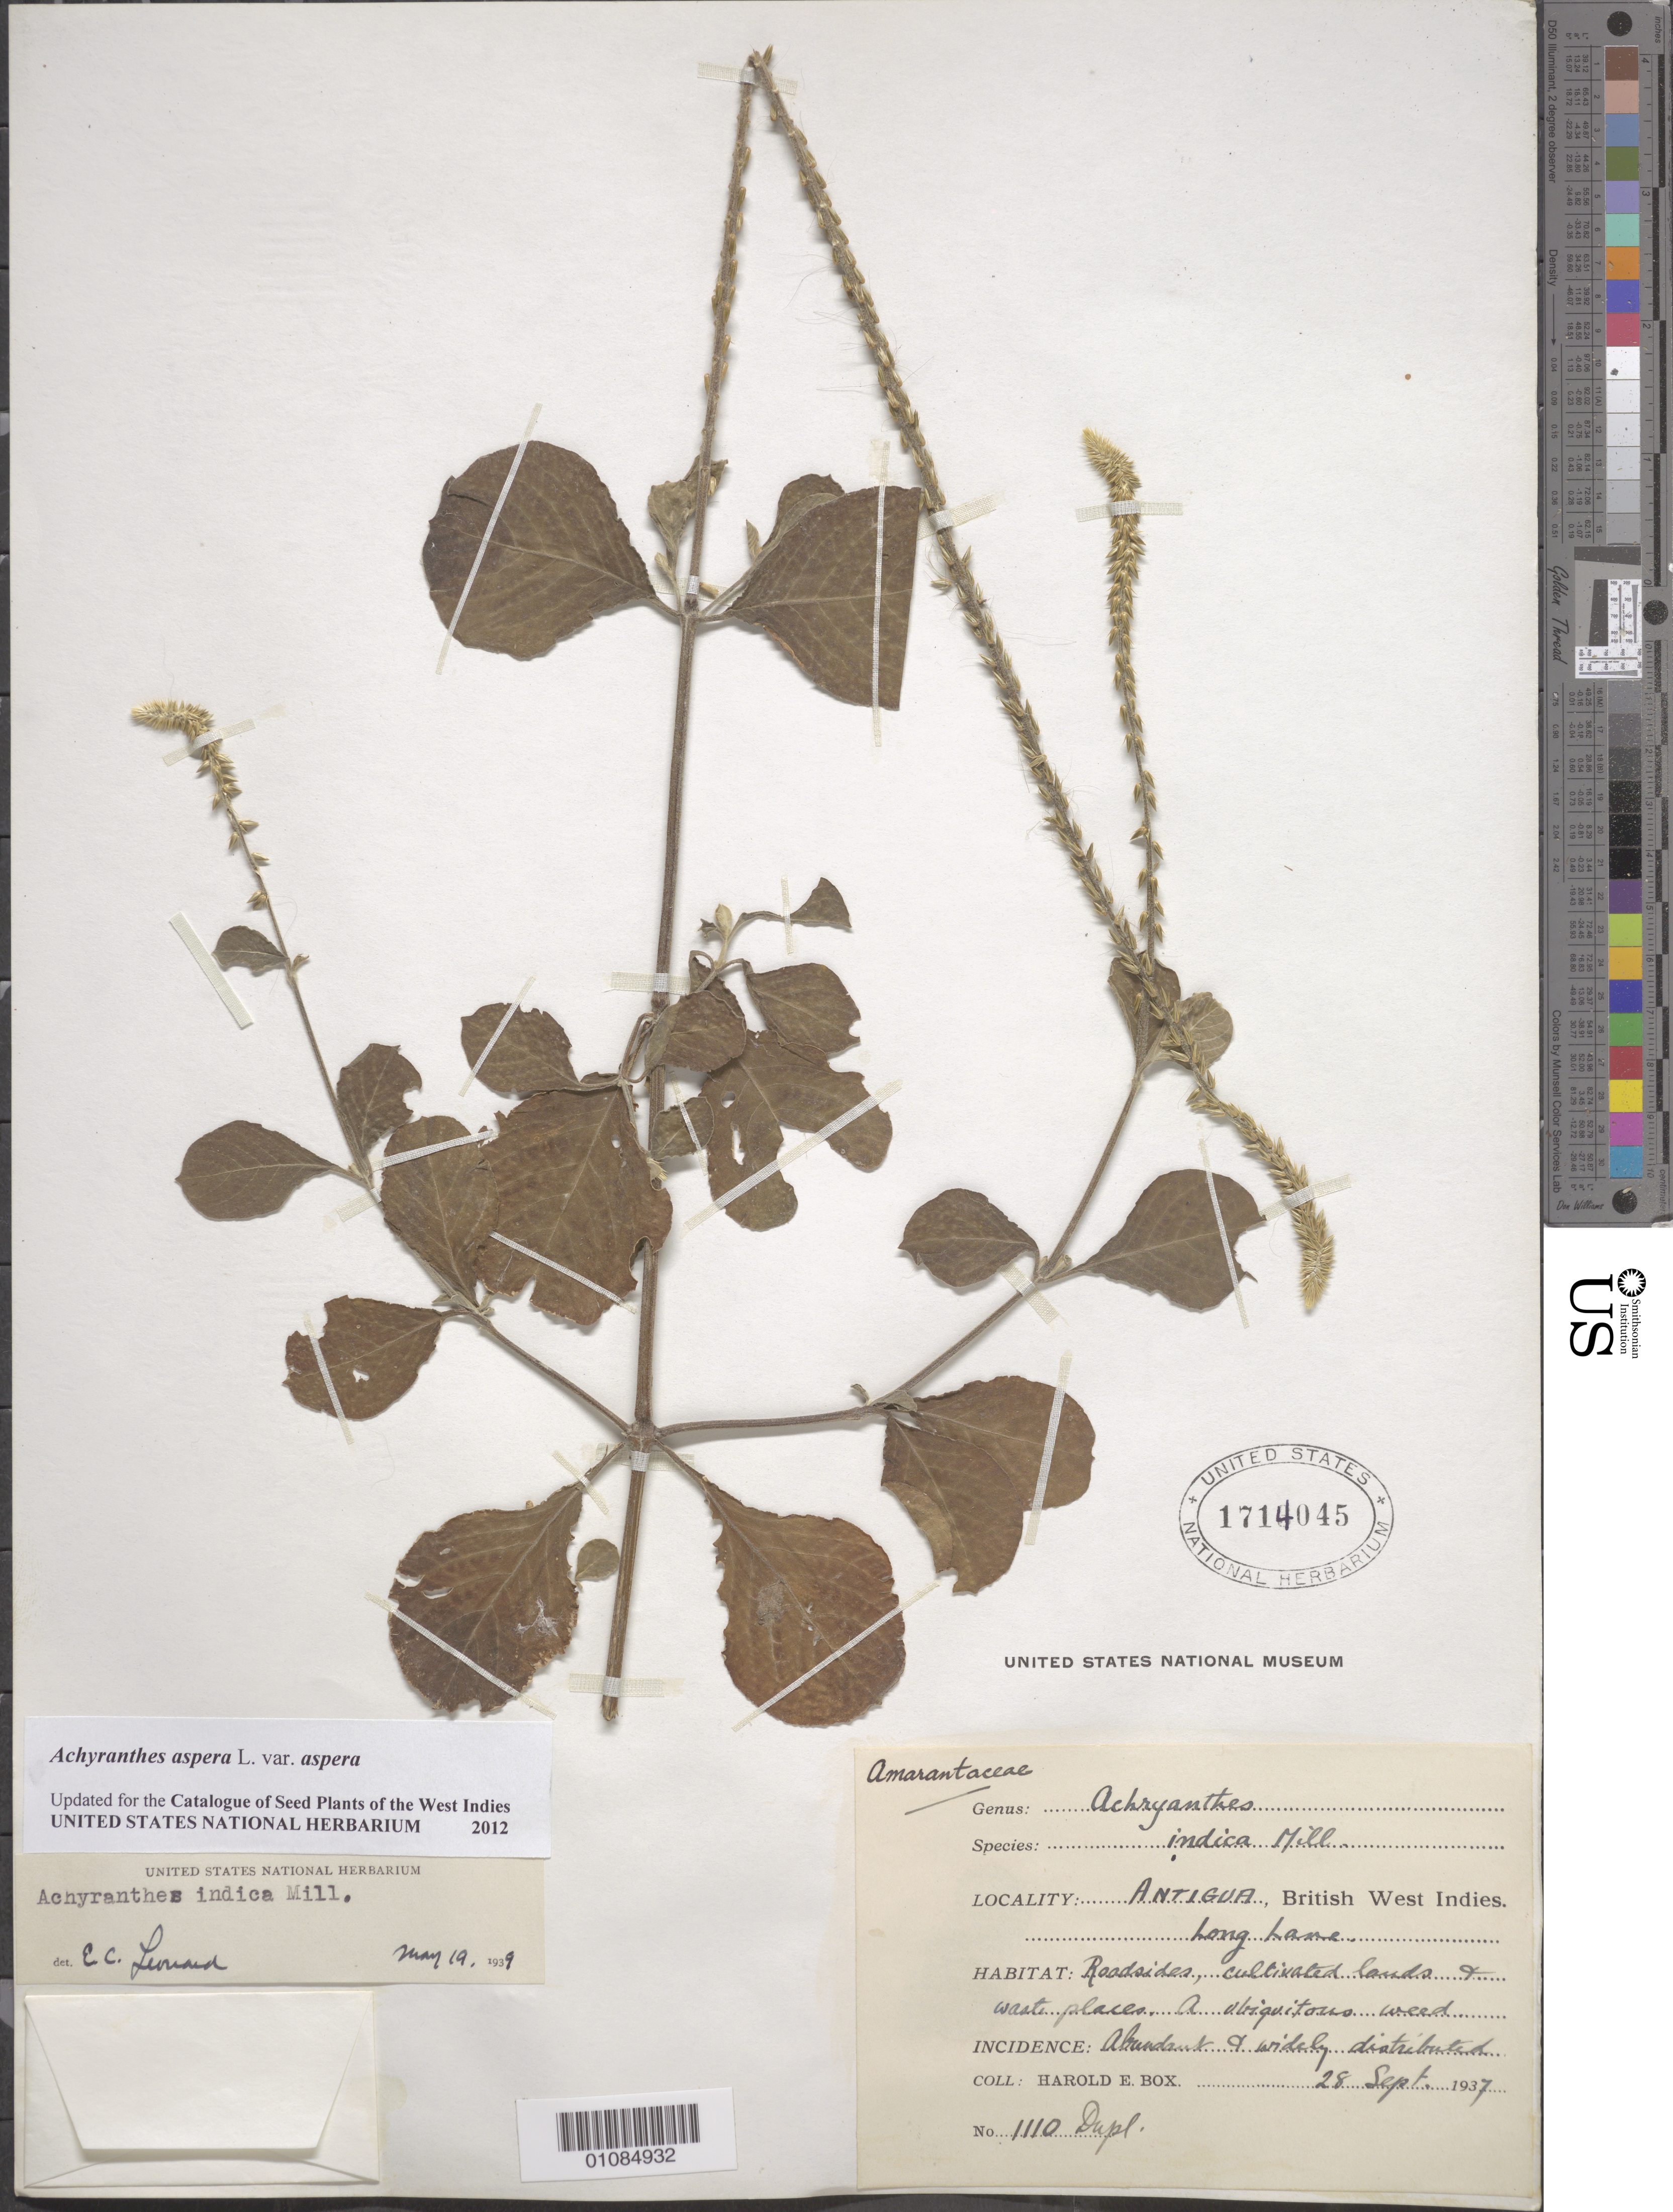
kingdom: Plantae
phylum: Tracheophyta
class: Magnoliopsida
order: Caryophyllales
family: Amaranthaceae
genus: Achyranthes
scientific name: Achyranthes aspera var. aspera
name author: L.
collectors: H. E. Box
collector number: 1110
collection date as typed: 28 Sep 1937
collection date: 1937-09-28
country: Antigua and Barbuda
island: Antigua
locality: Long Lane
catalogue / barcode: US 1714045